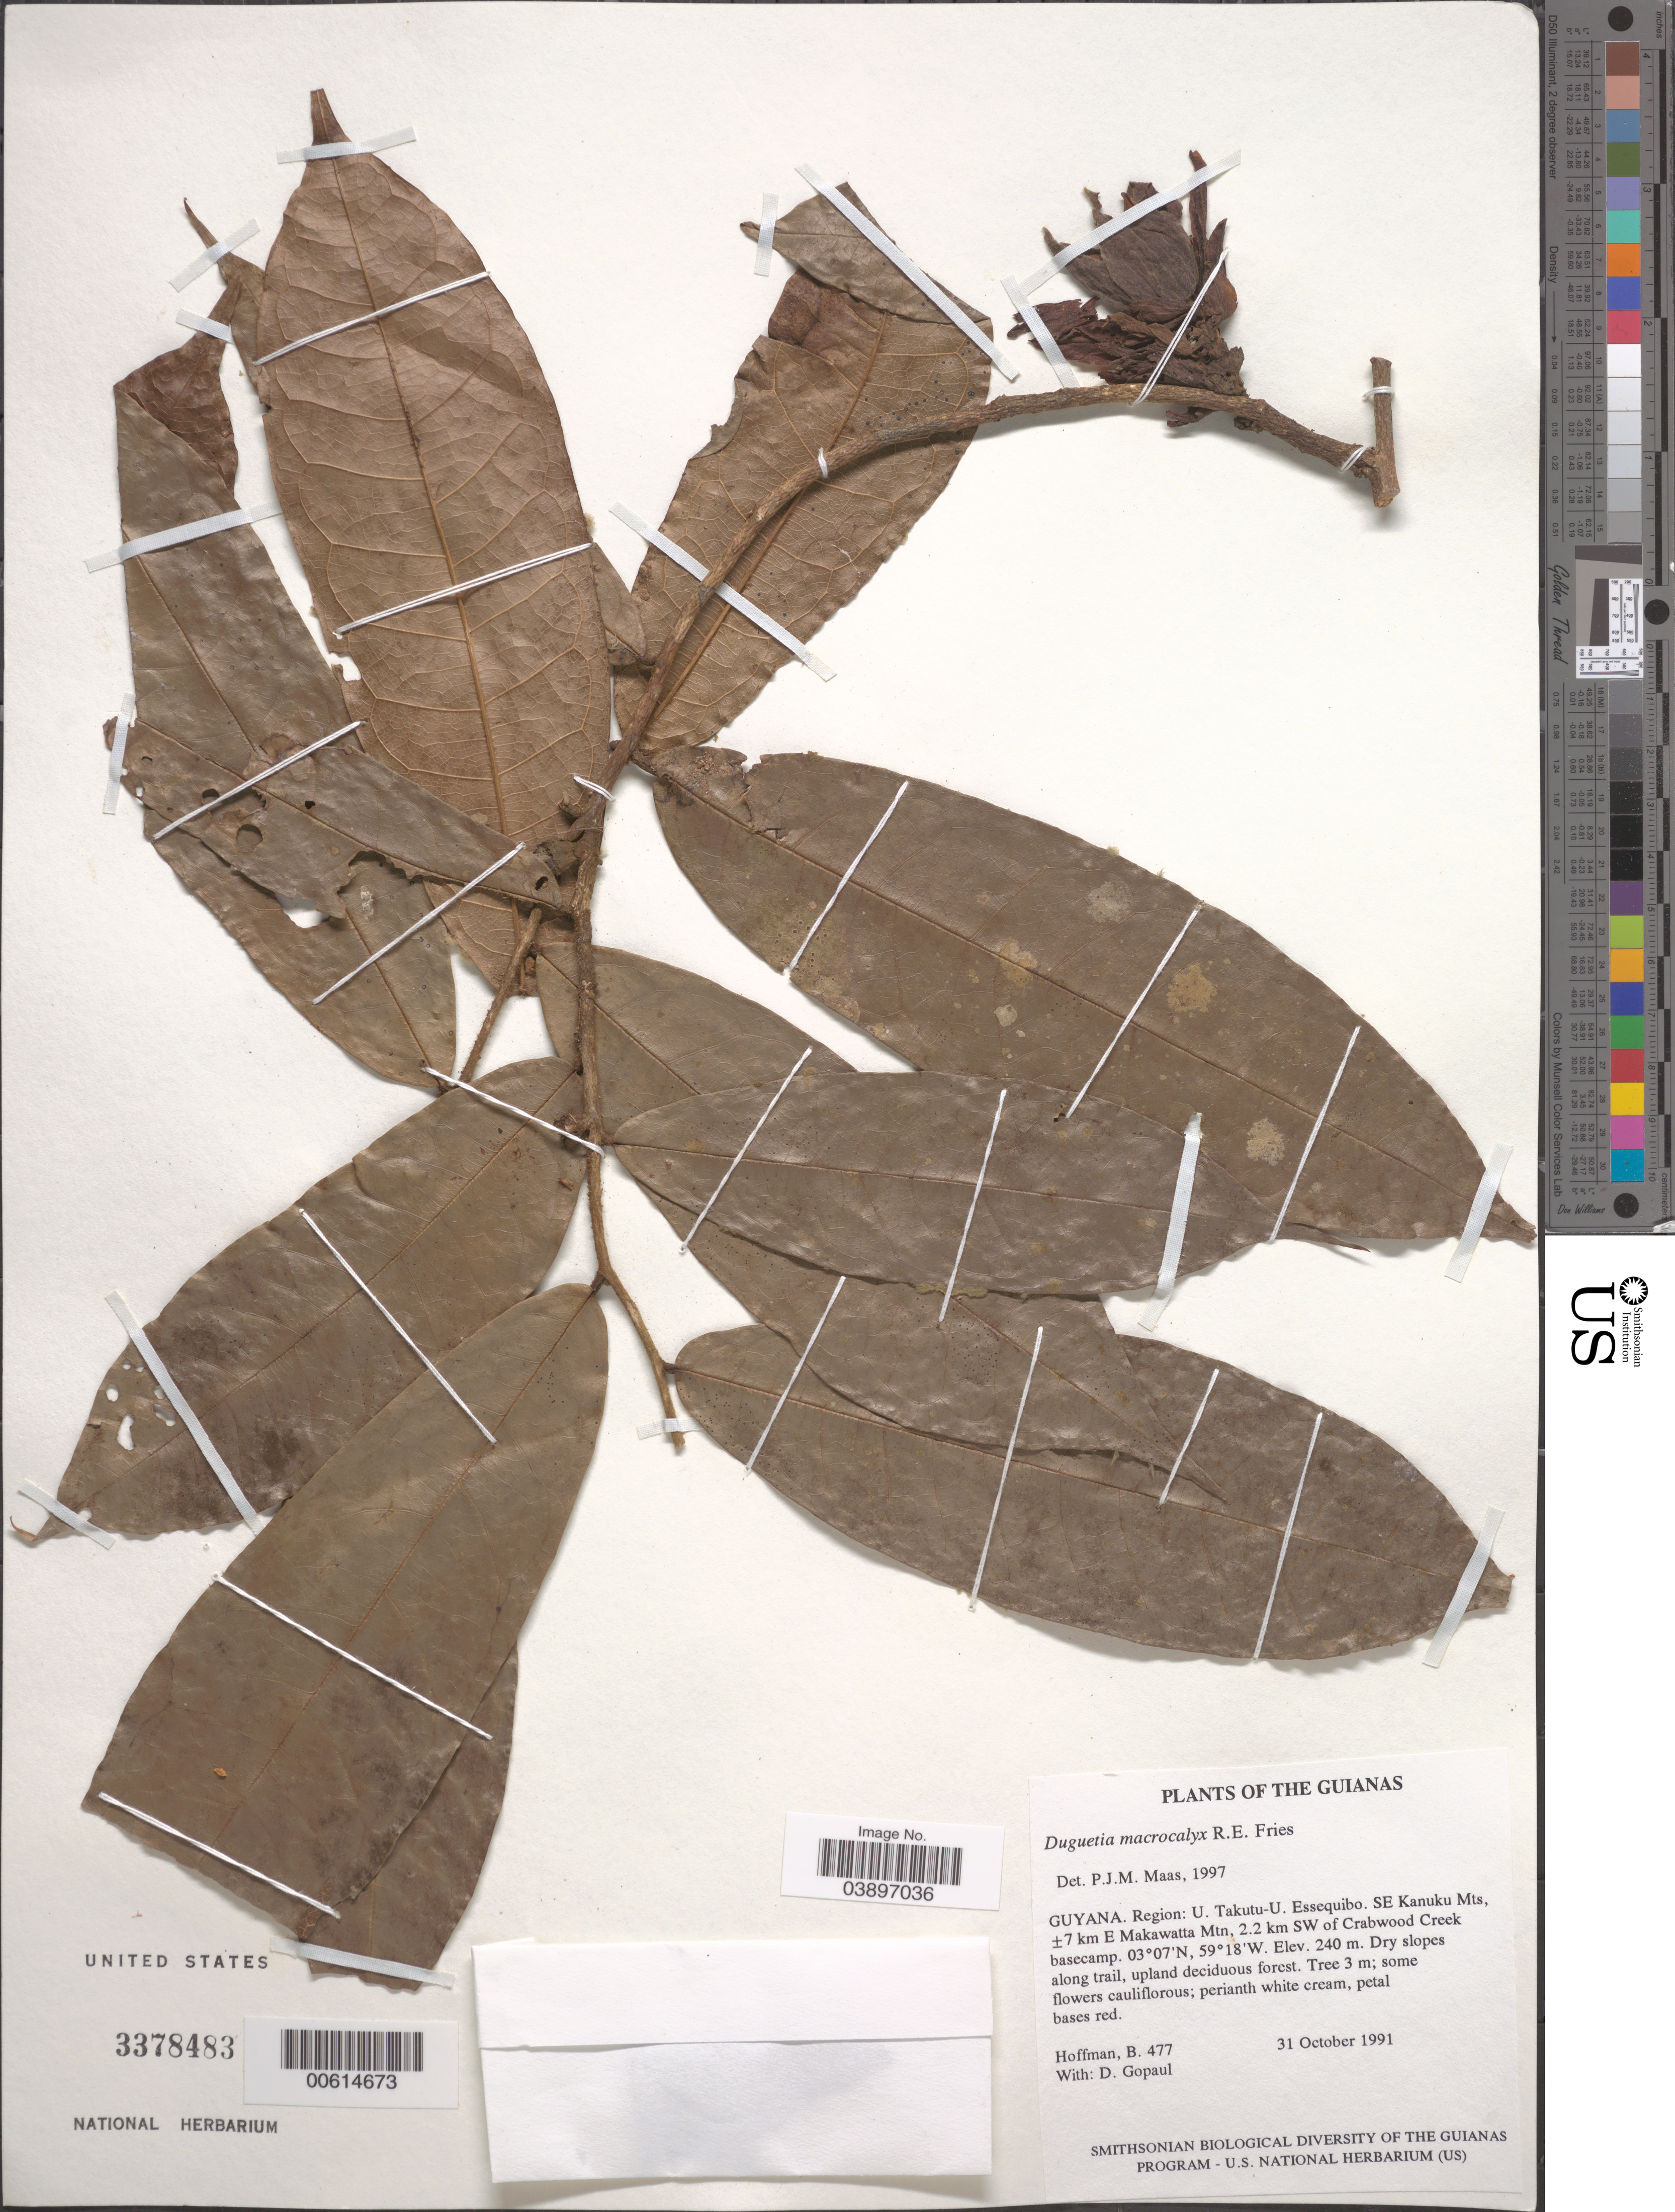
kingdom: Plantae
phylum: Tracheophyta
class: Magnoliopsida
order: Magnoliales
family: Annonaceae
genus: Duguetia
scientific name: Duguetia macrocalyx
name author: R.E. Fr.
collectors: B. Hoffman & D. Gopaul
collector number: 477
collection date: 1991-10-31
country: Guyana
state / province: U. Takutu-U. Essequibo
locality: Guianas. Region: U. Takutu-U. Essequibo. SE Kanuku Mts, ± 7 km E Makawatta Mtn. 2.2 km SW of Crabwood Creek basecamp.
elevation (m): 240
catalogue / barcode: US 3378483